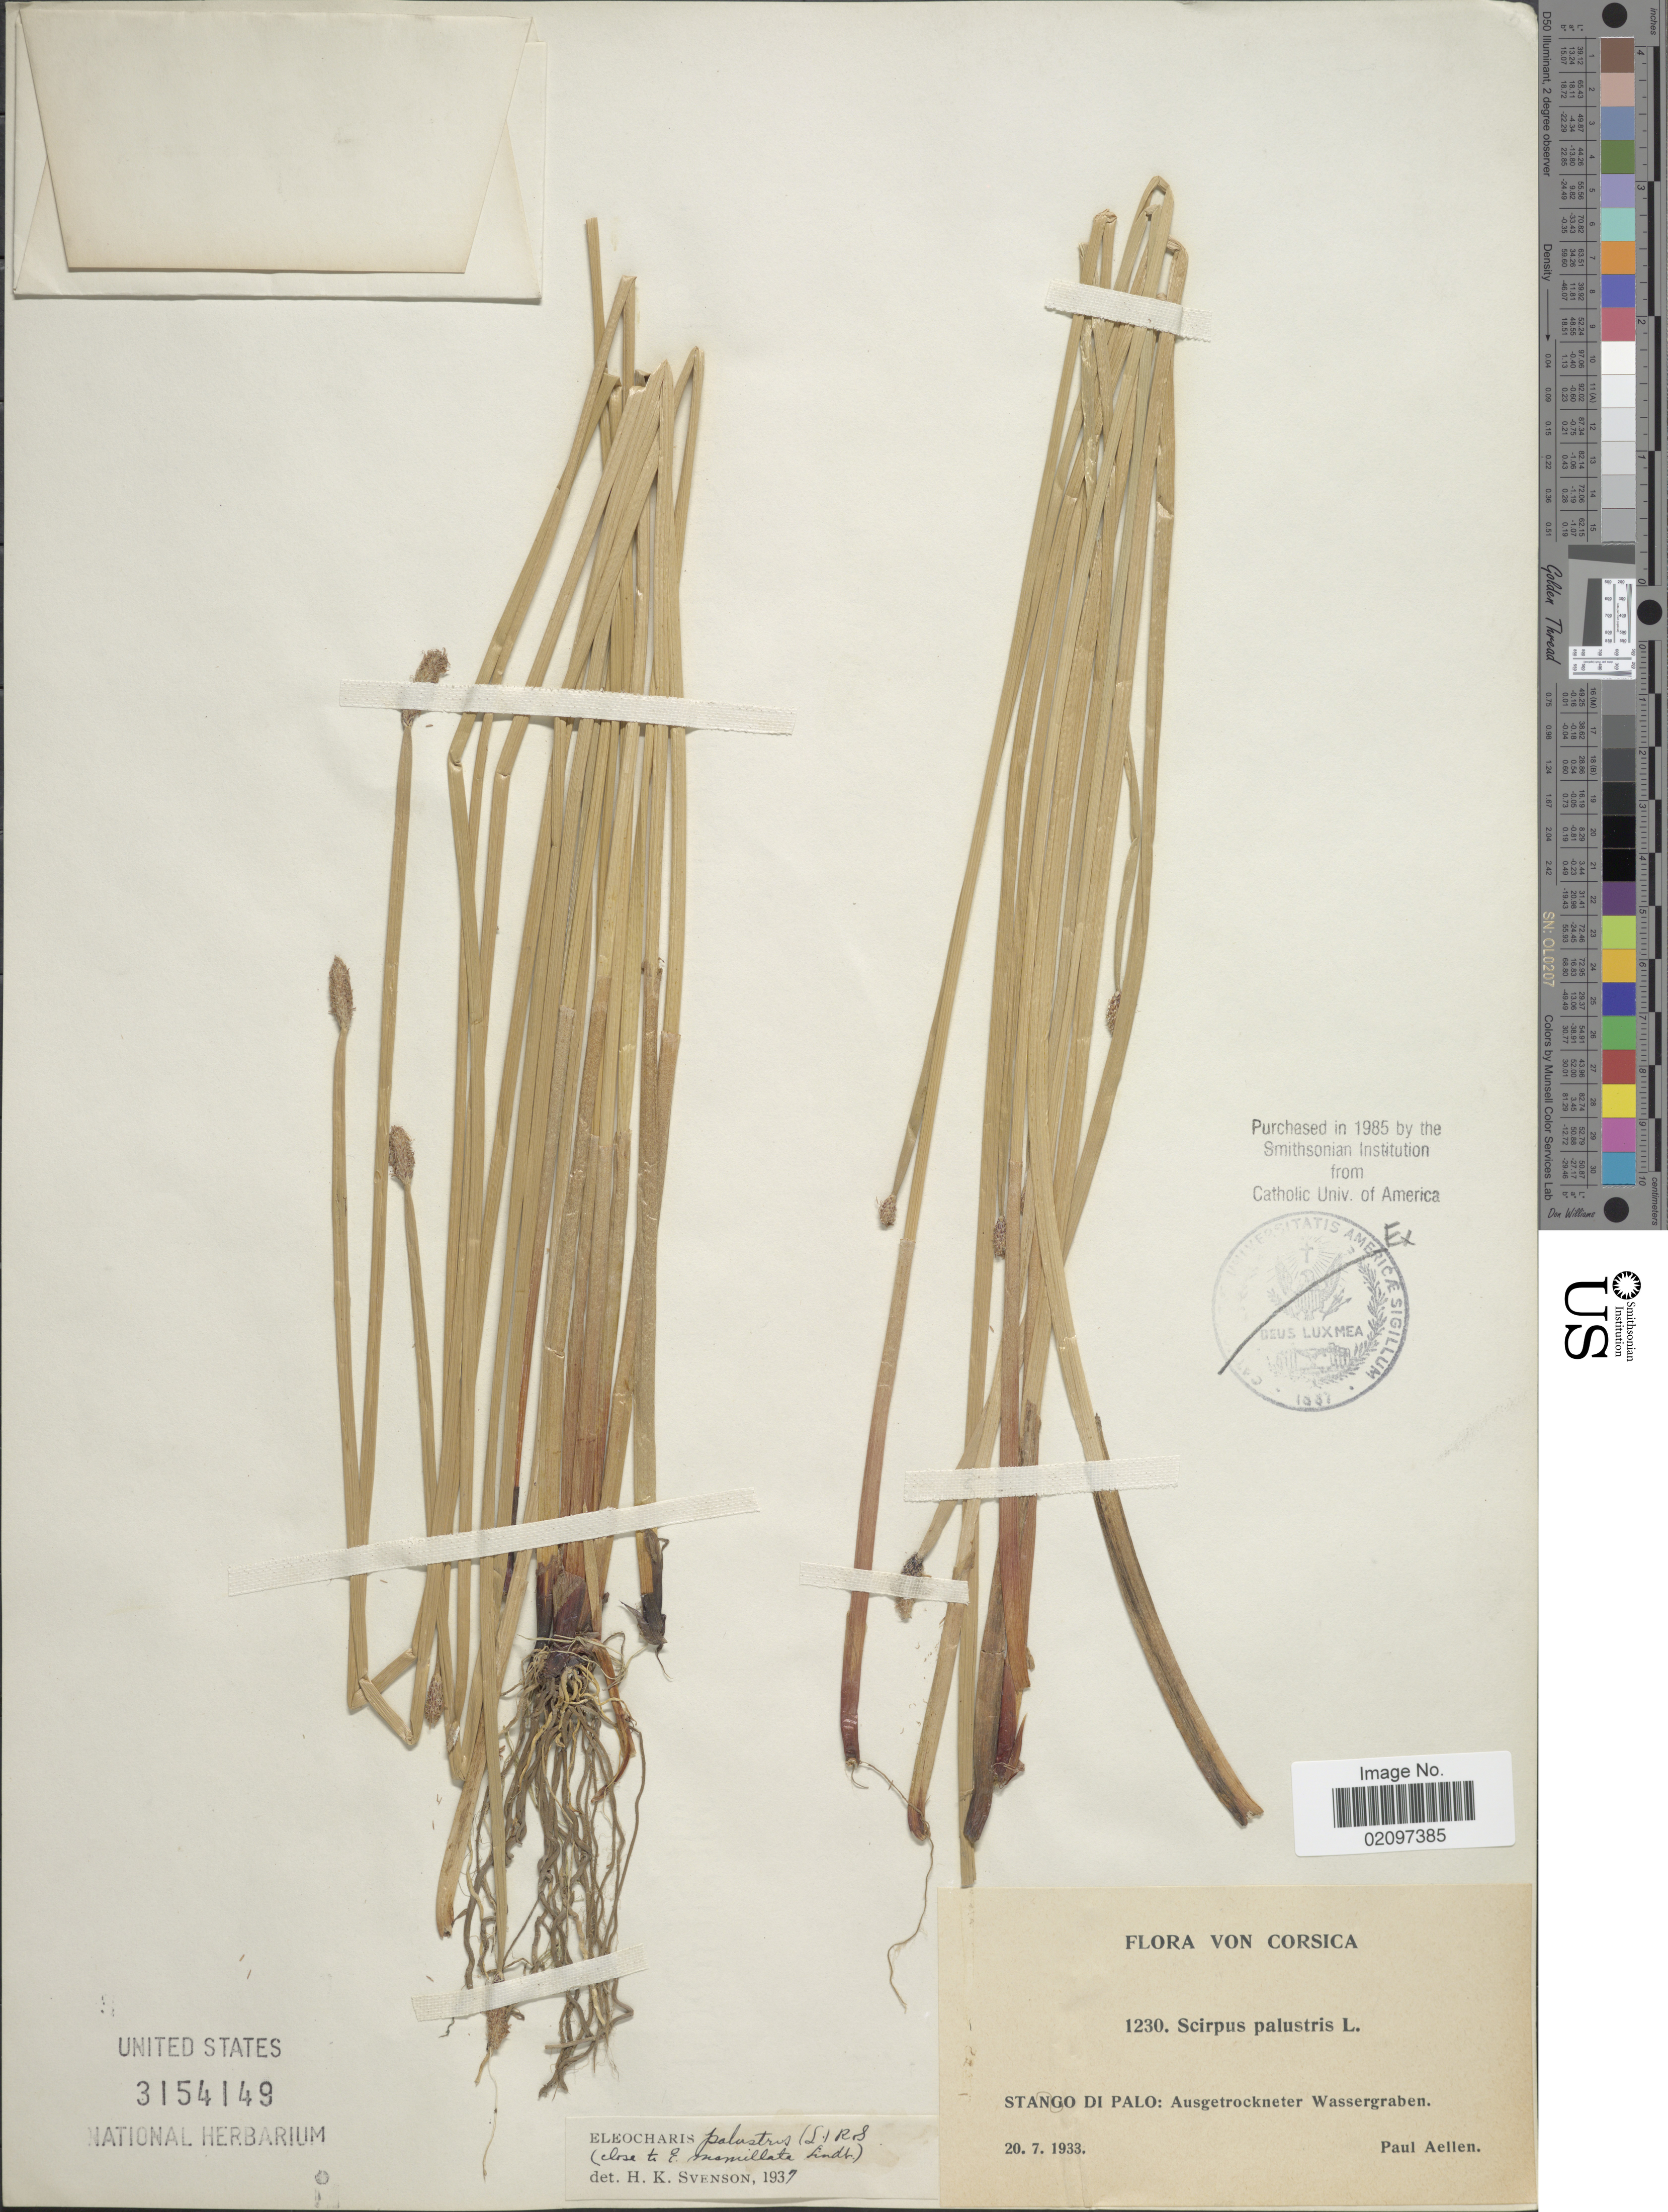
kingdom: Plantae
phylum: Tracheophyta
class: Liliopsida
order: Poales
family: Cyperaceae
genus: Eleocharis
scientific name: Eleocharis palustris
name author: (L.) Roem. & Schult.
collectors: P. Aellen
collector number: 1230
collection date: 1993-07-20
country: France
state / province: Corsica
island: Corse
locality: Corsica. Stango Di Palo: Ausgetrockneter Wassergraben.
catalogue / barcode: US 3154149